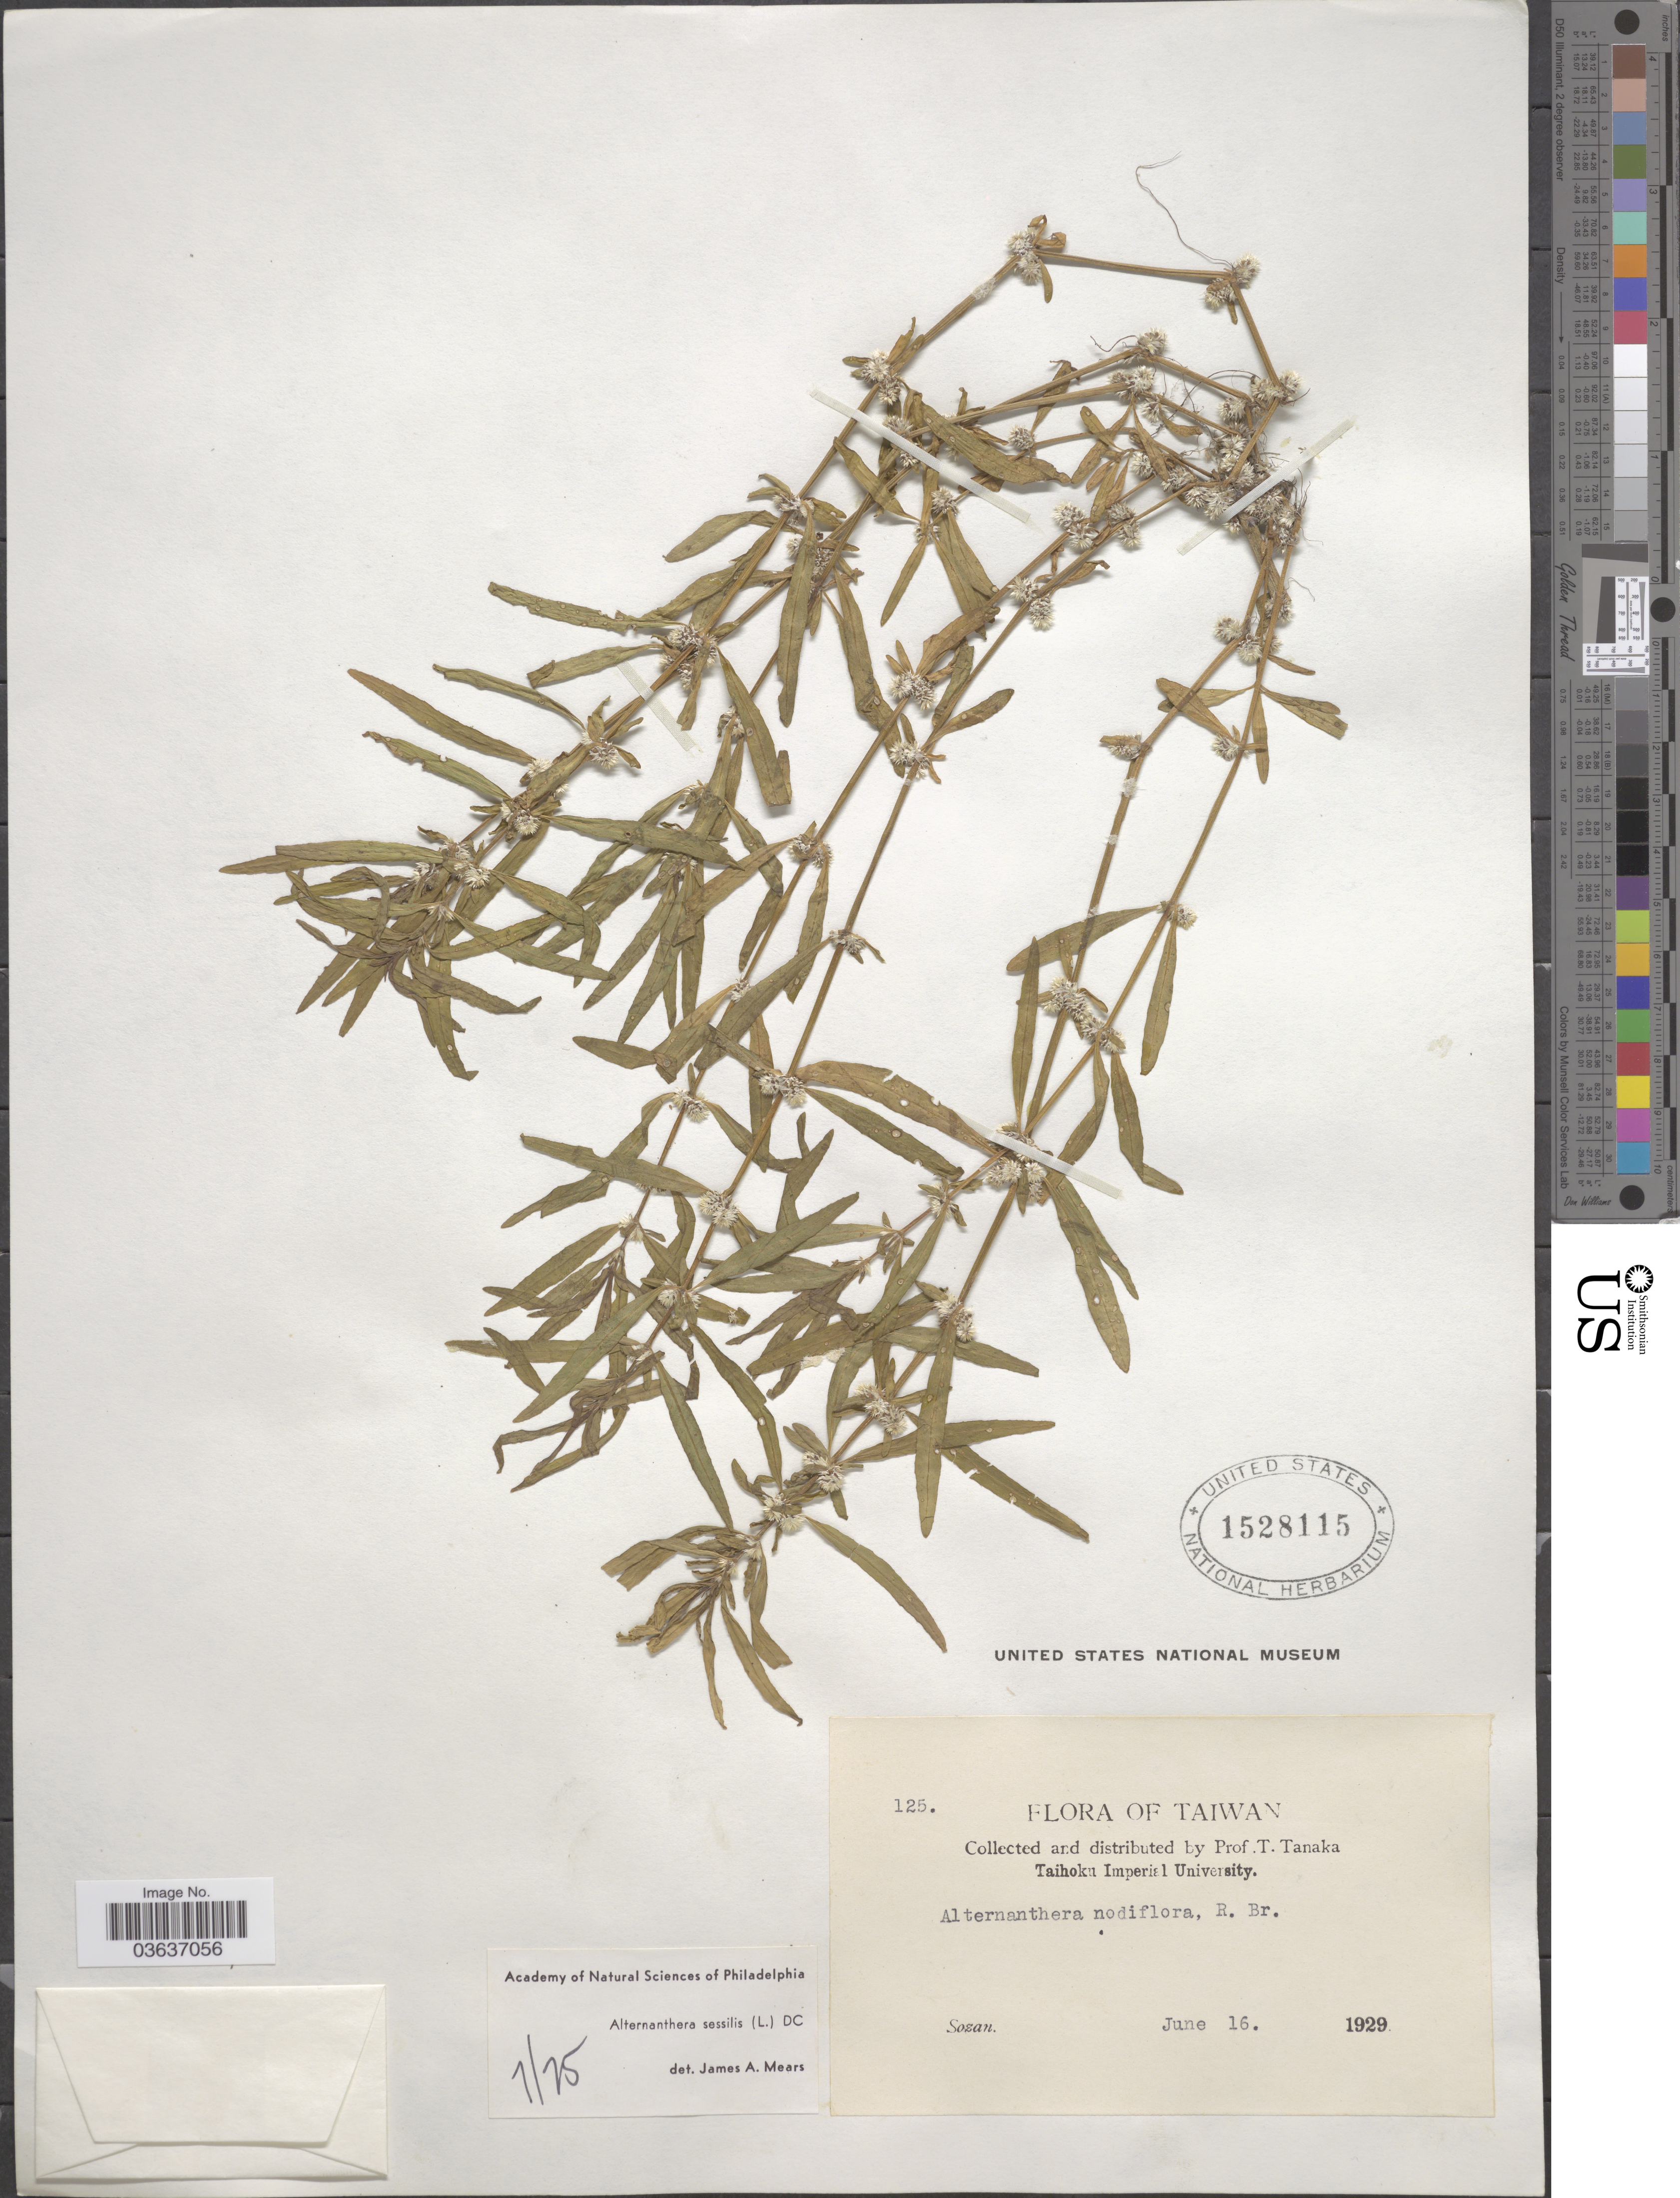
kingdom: Plantae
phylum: Tracheophyta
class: Magnoliopsida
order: Caryophyllales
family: Amaranthaceae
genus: Alternanthera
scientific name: Alternanthera sessilis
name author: (L.) DC.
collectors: T. Tanaka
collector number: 125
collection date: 1929-06-16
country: Taiwan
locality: Sozan. [unsure placement]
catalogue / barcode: US 1528115